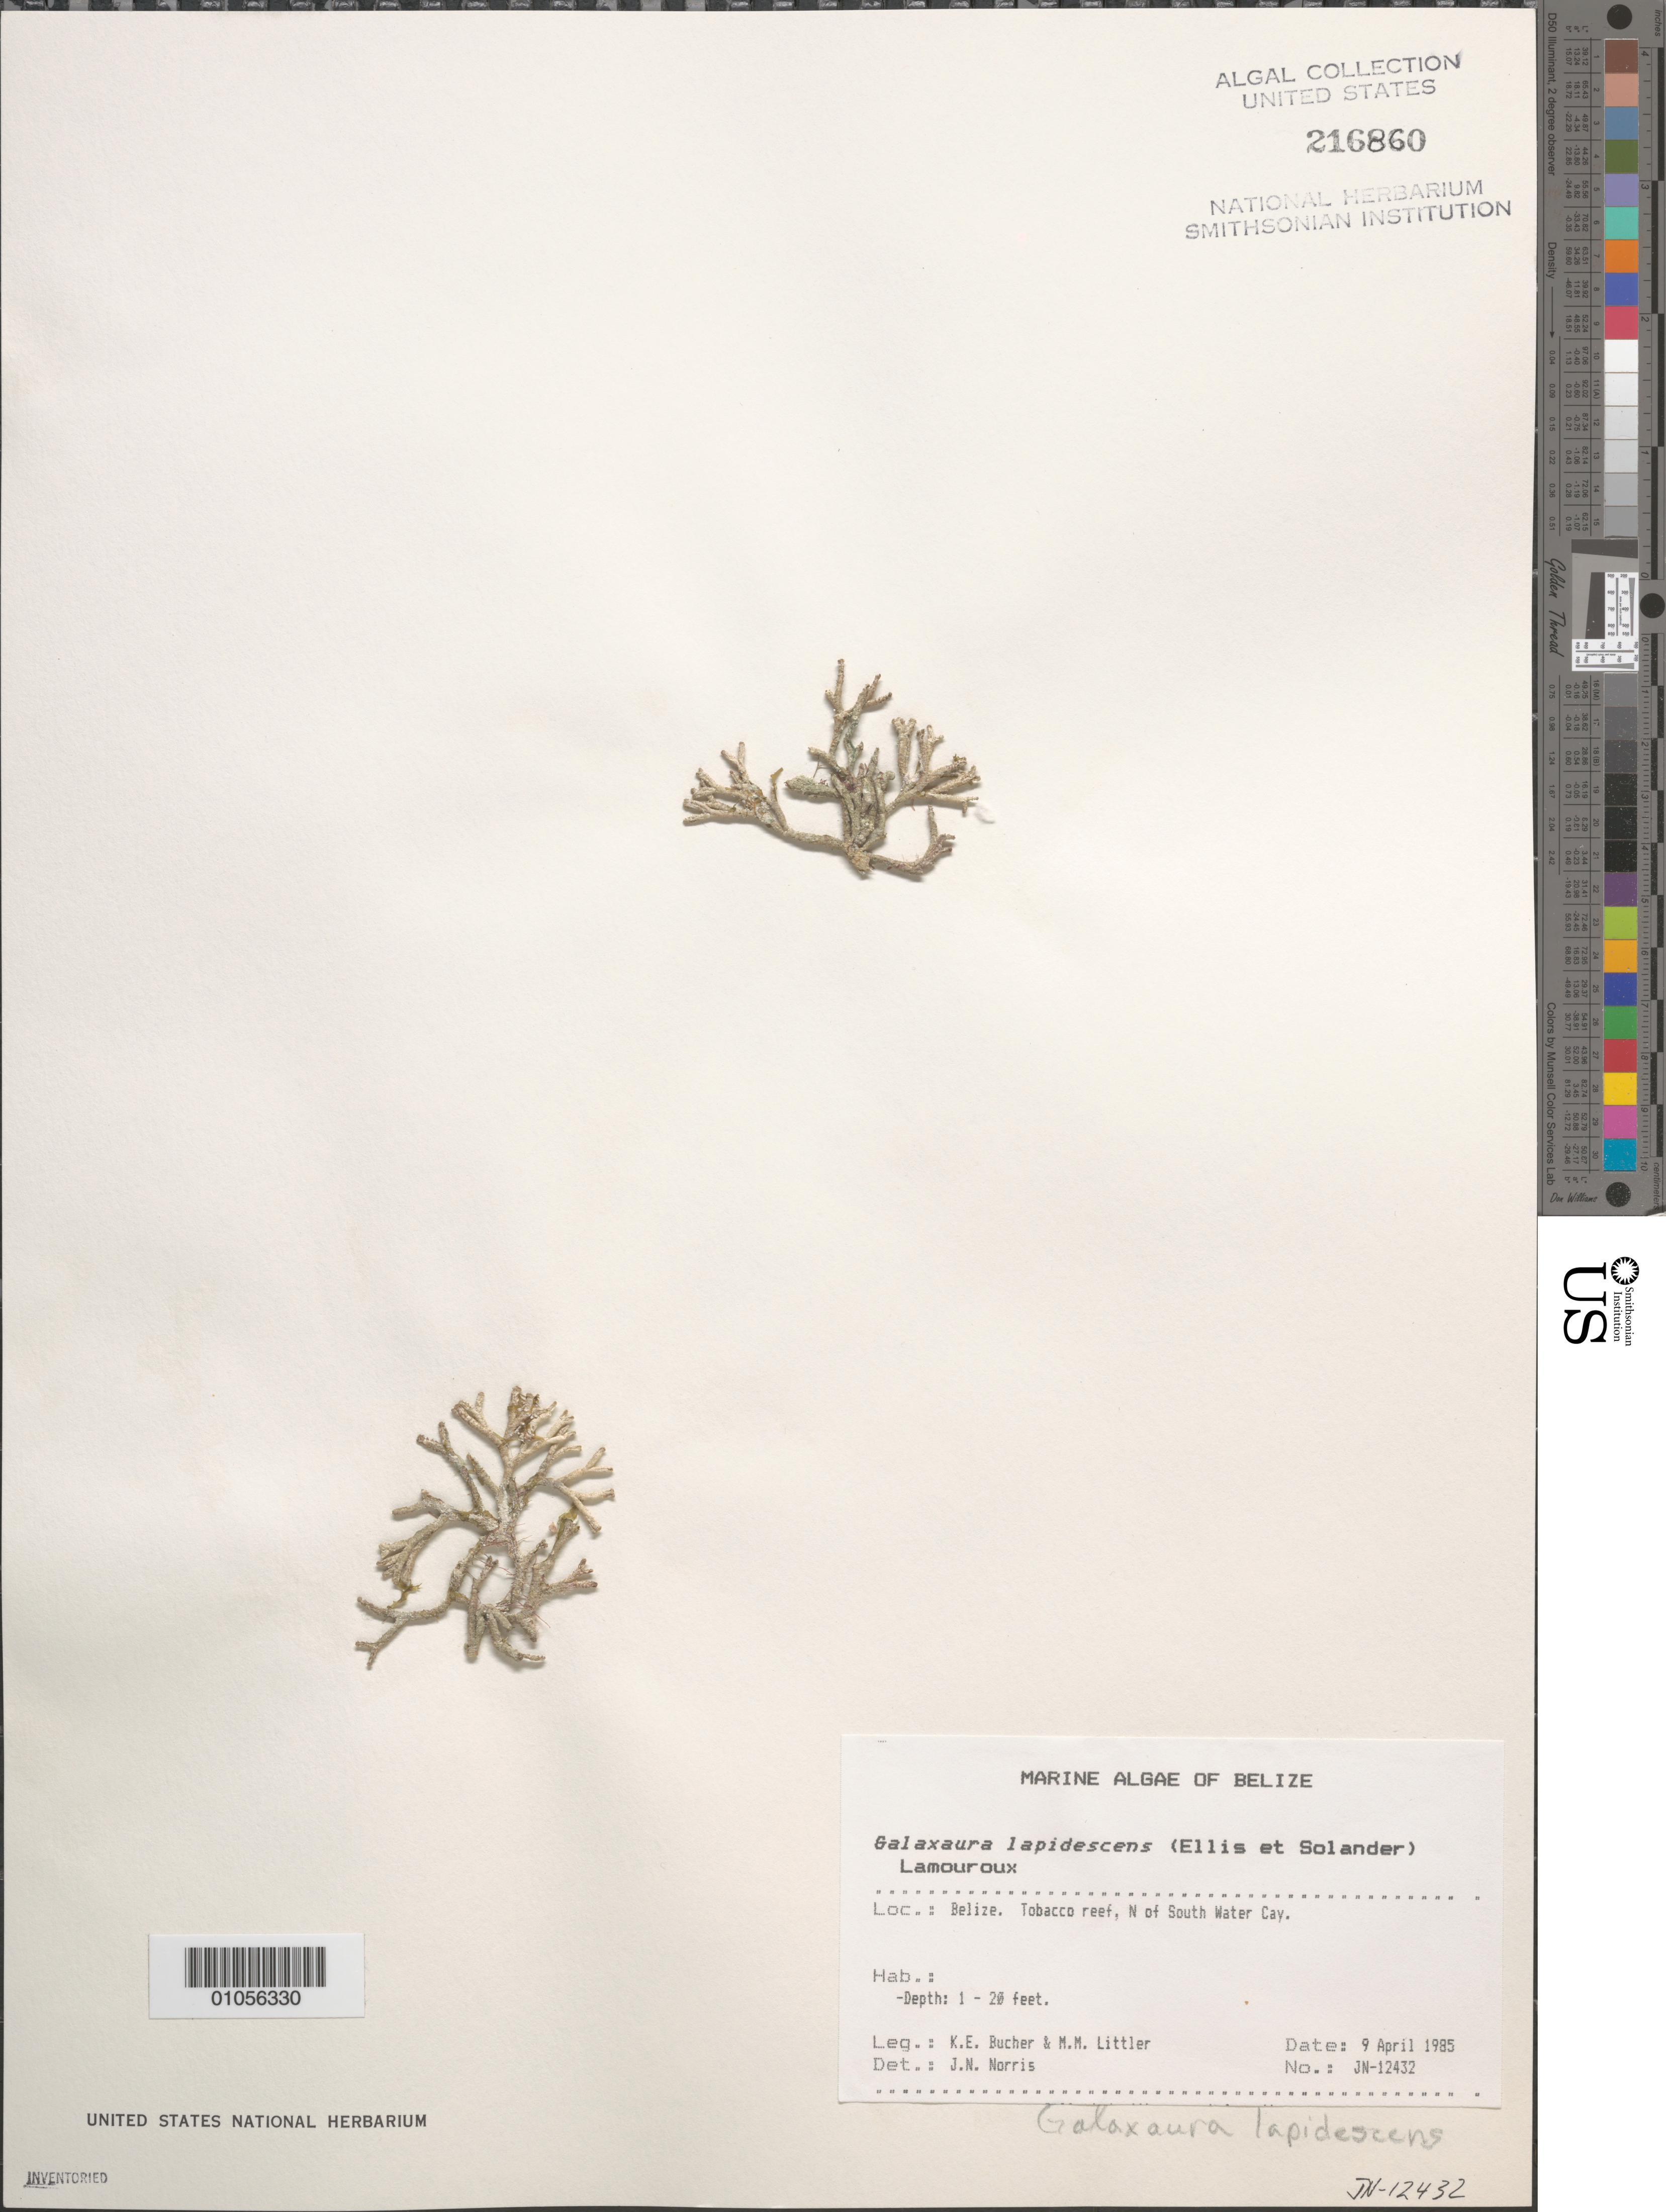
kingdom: Plantae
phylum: Rhodophyta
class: Florideophyceae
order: Nemaliales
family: Galaxauraceae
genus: Galaxaura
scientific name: Galaxaura rugosa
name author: (Ellis & Sol.) J.V.Lamouroux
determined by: Algae name updating Project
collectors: K. E. Bucher & M. M. Littler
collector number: JN-12432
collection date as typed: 09 Apr 1985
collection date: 1985-04-09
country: Belize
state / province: Stann Creek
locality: Tobacco Reef, north of South Water Cay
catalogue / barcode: US 216860